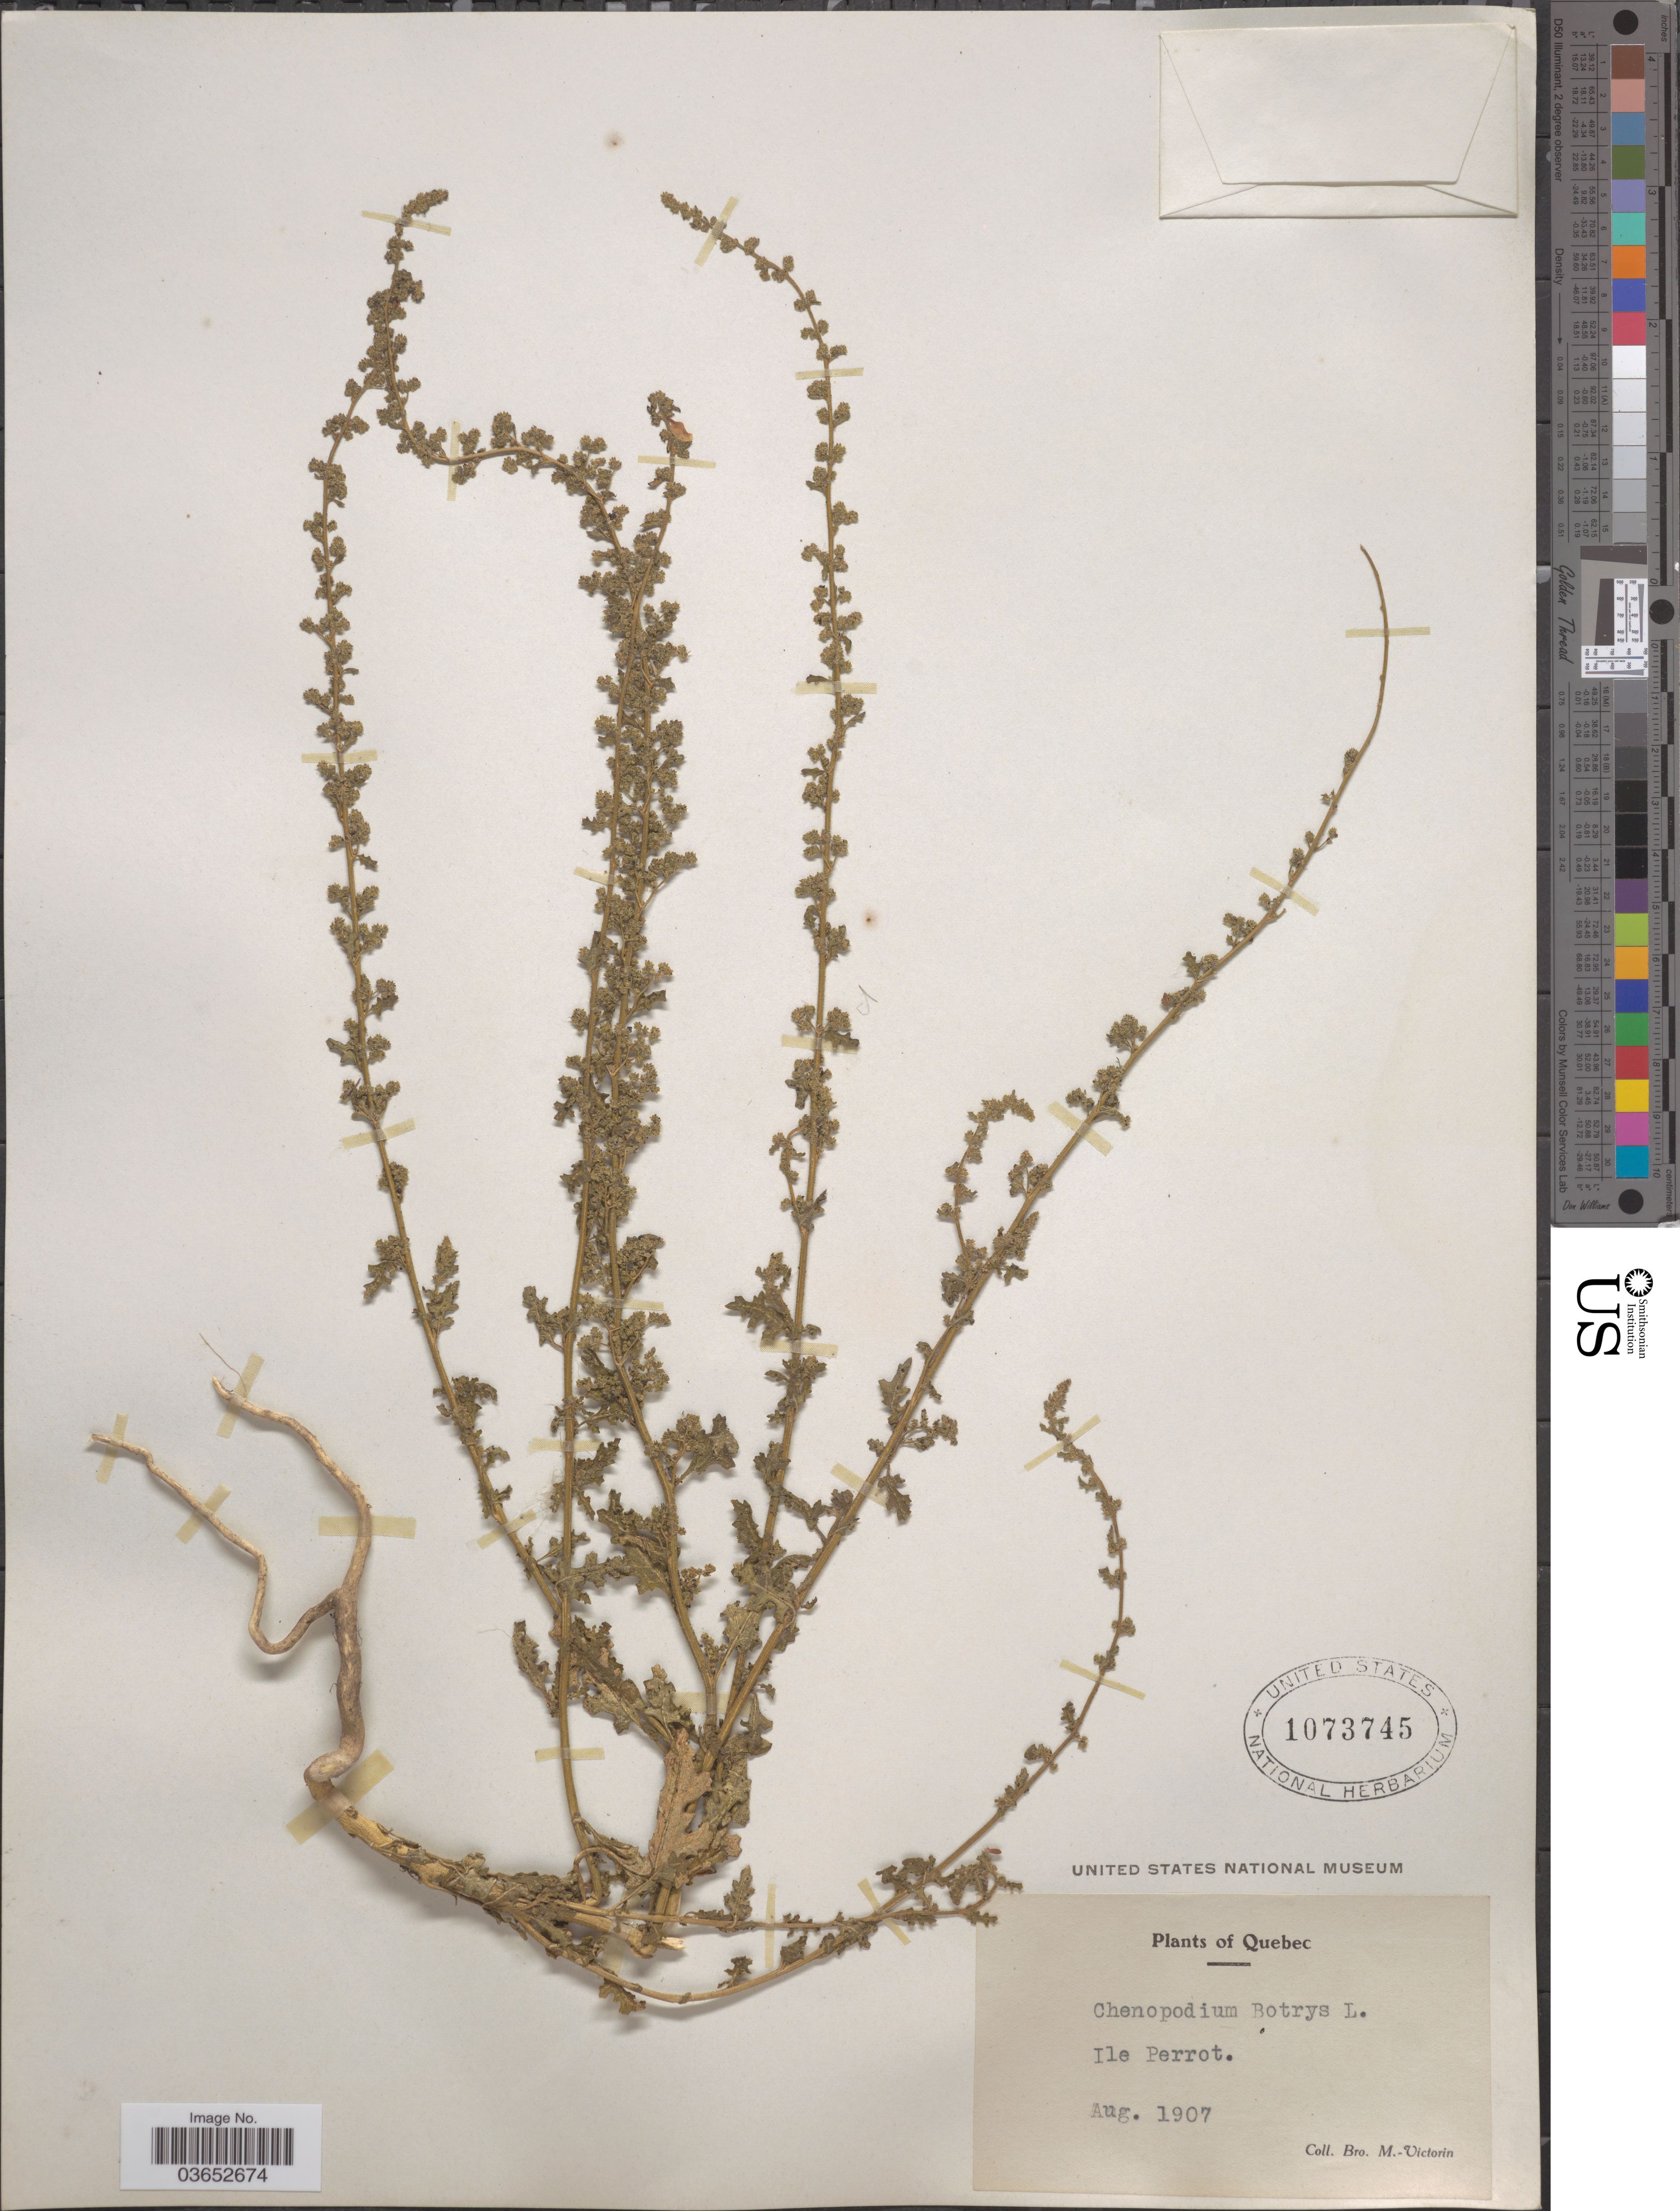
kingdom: Plantae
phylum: Tracheophyta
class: Magnoliopsida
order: Caryophyllales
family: Amaranthaceae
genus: Chenopodium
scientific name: Chenopodium botrys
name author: L.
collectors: Fr. Marie-Victorin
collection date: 1907-08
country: Canada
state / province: Quebec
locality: Ile Perrot.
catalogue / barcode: US 1073745